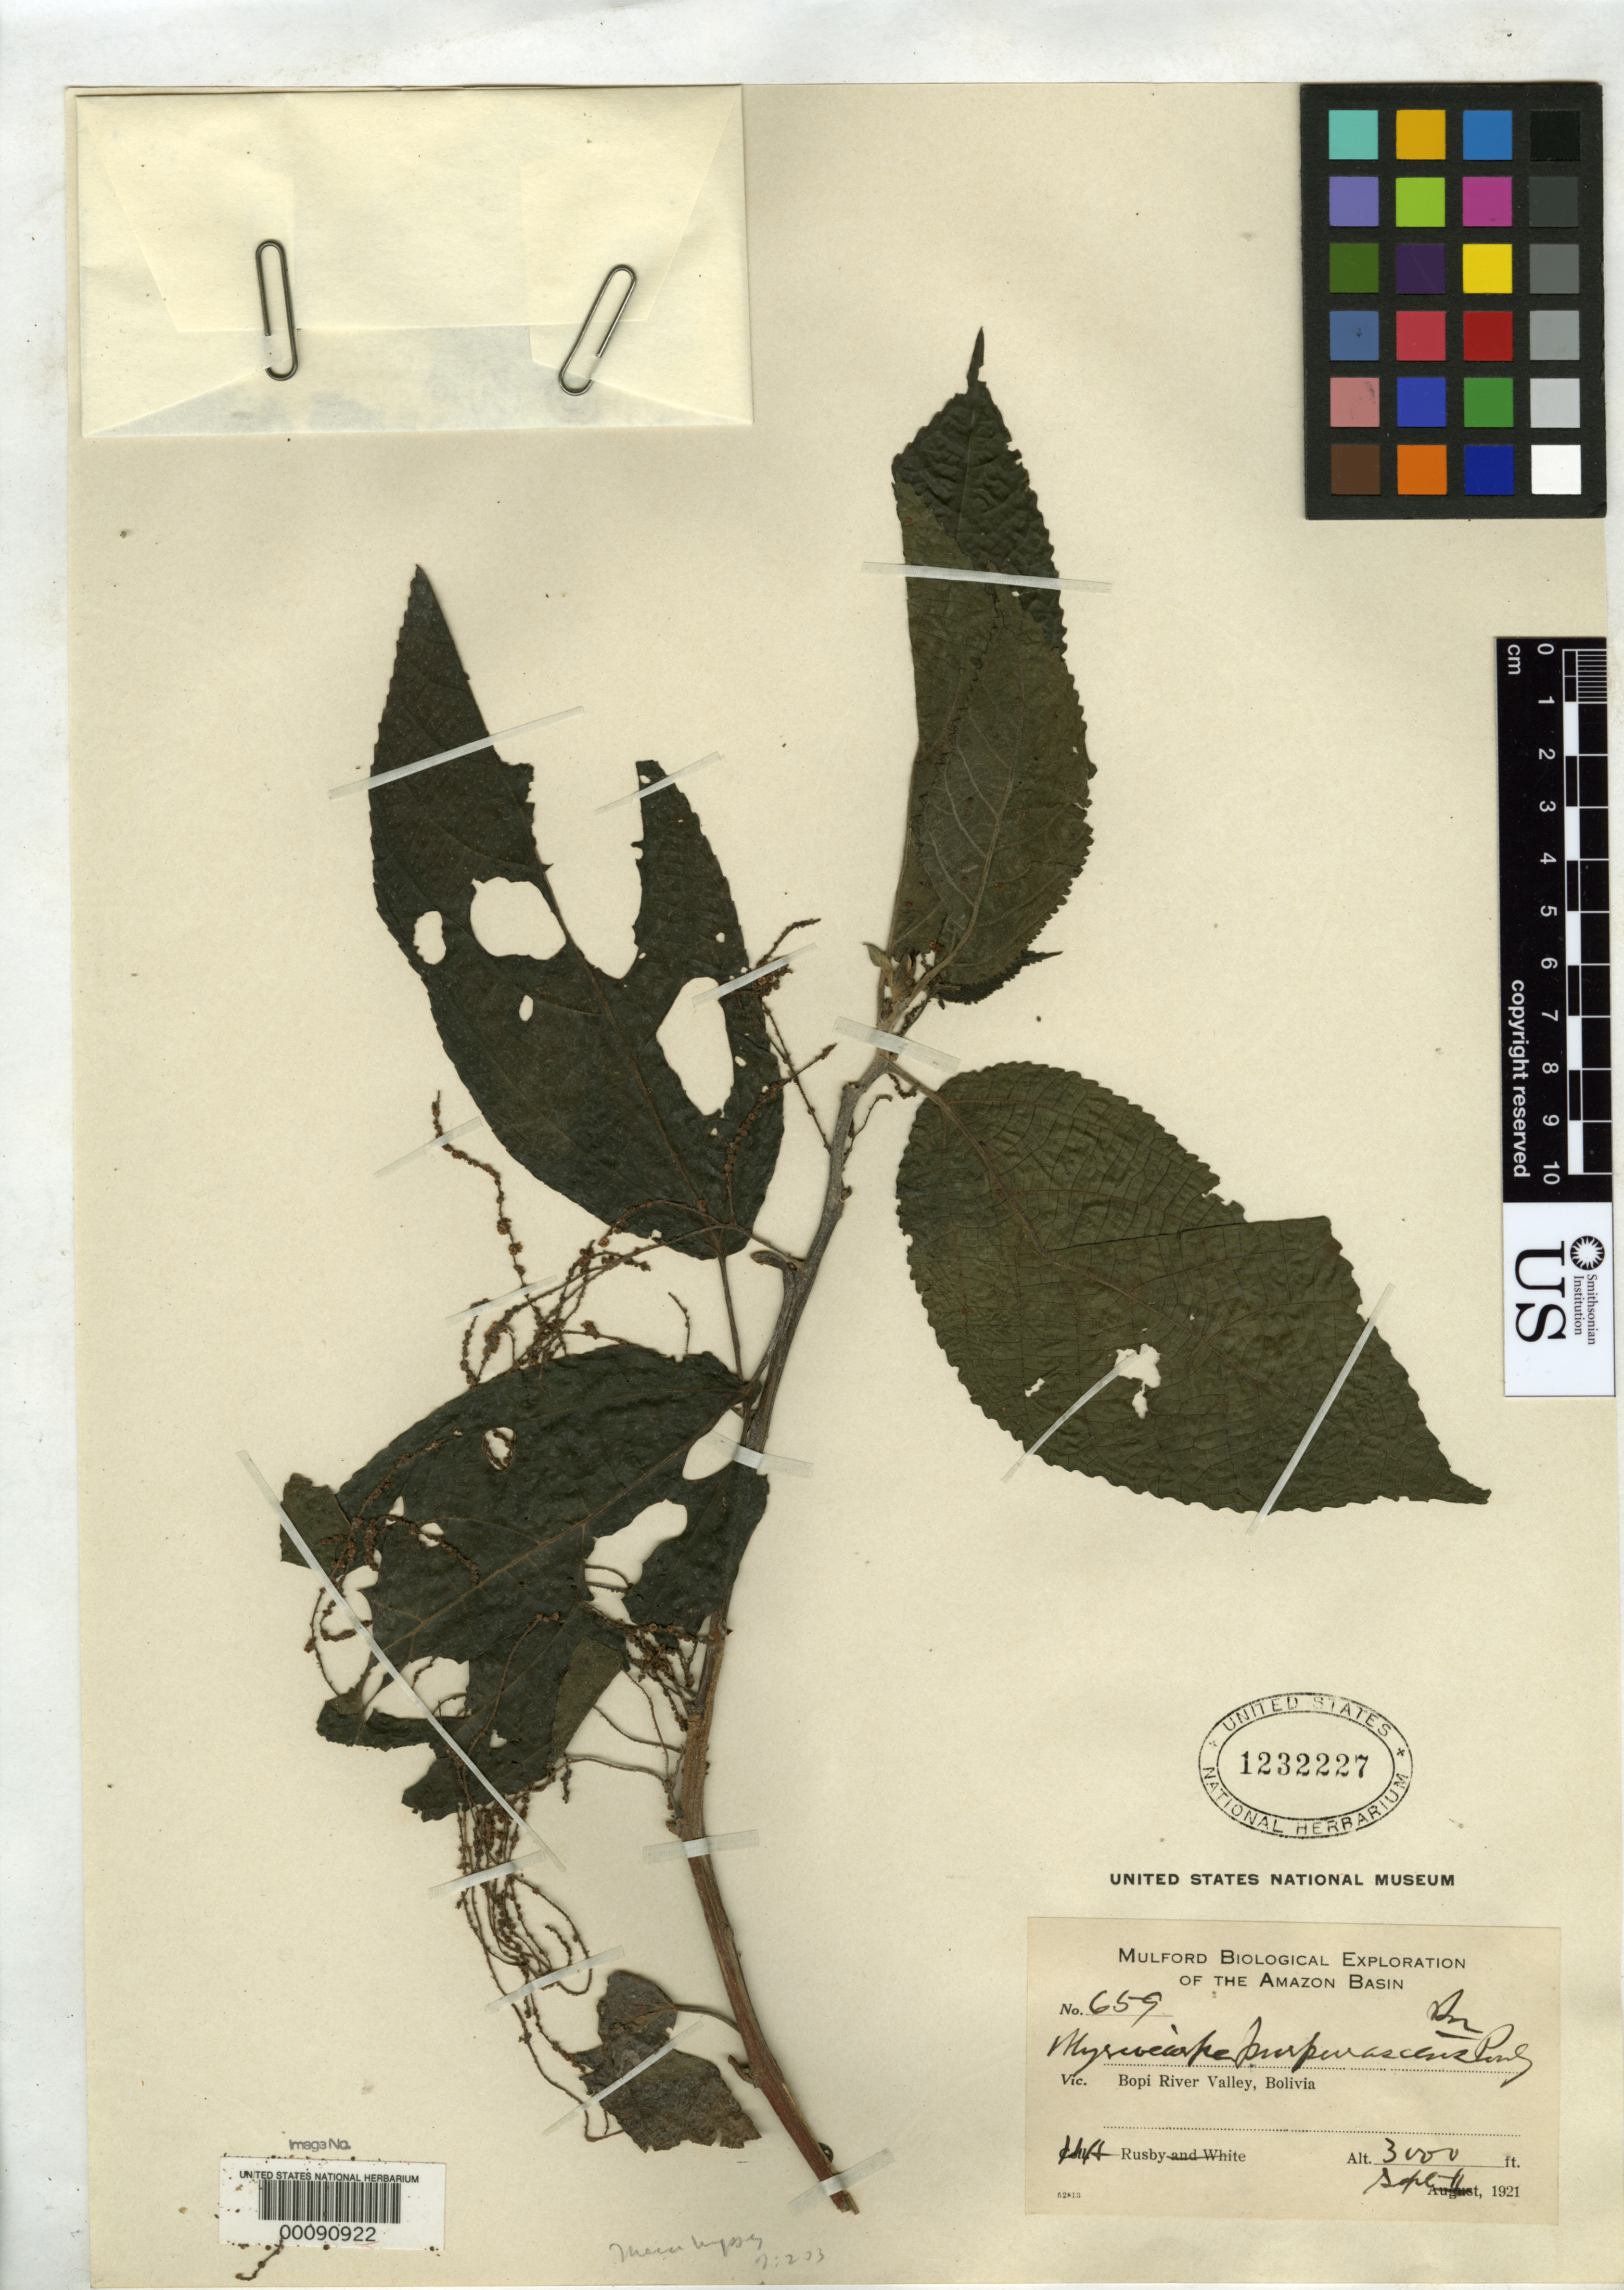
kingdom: Plantae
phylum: Tracheophyta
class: Magnoliopsida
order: Rosales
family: Urticaceae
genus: Myriocarpa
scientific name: Myriocarpa purpurascens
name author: Rusby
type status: Isotype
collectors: H. H. Rusby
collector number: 659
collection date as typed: Sept 11, 1921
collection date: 1921-09-11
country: Bolivia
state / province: La Paz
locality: Bopi River Valley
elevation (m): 914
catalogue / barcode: US 1232227